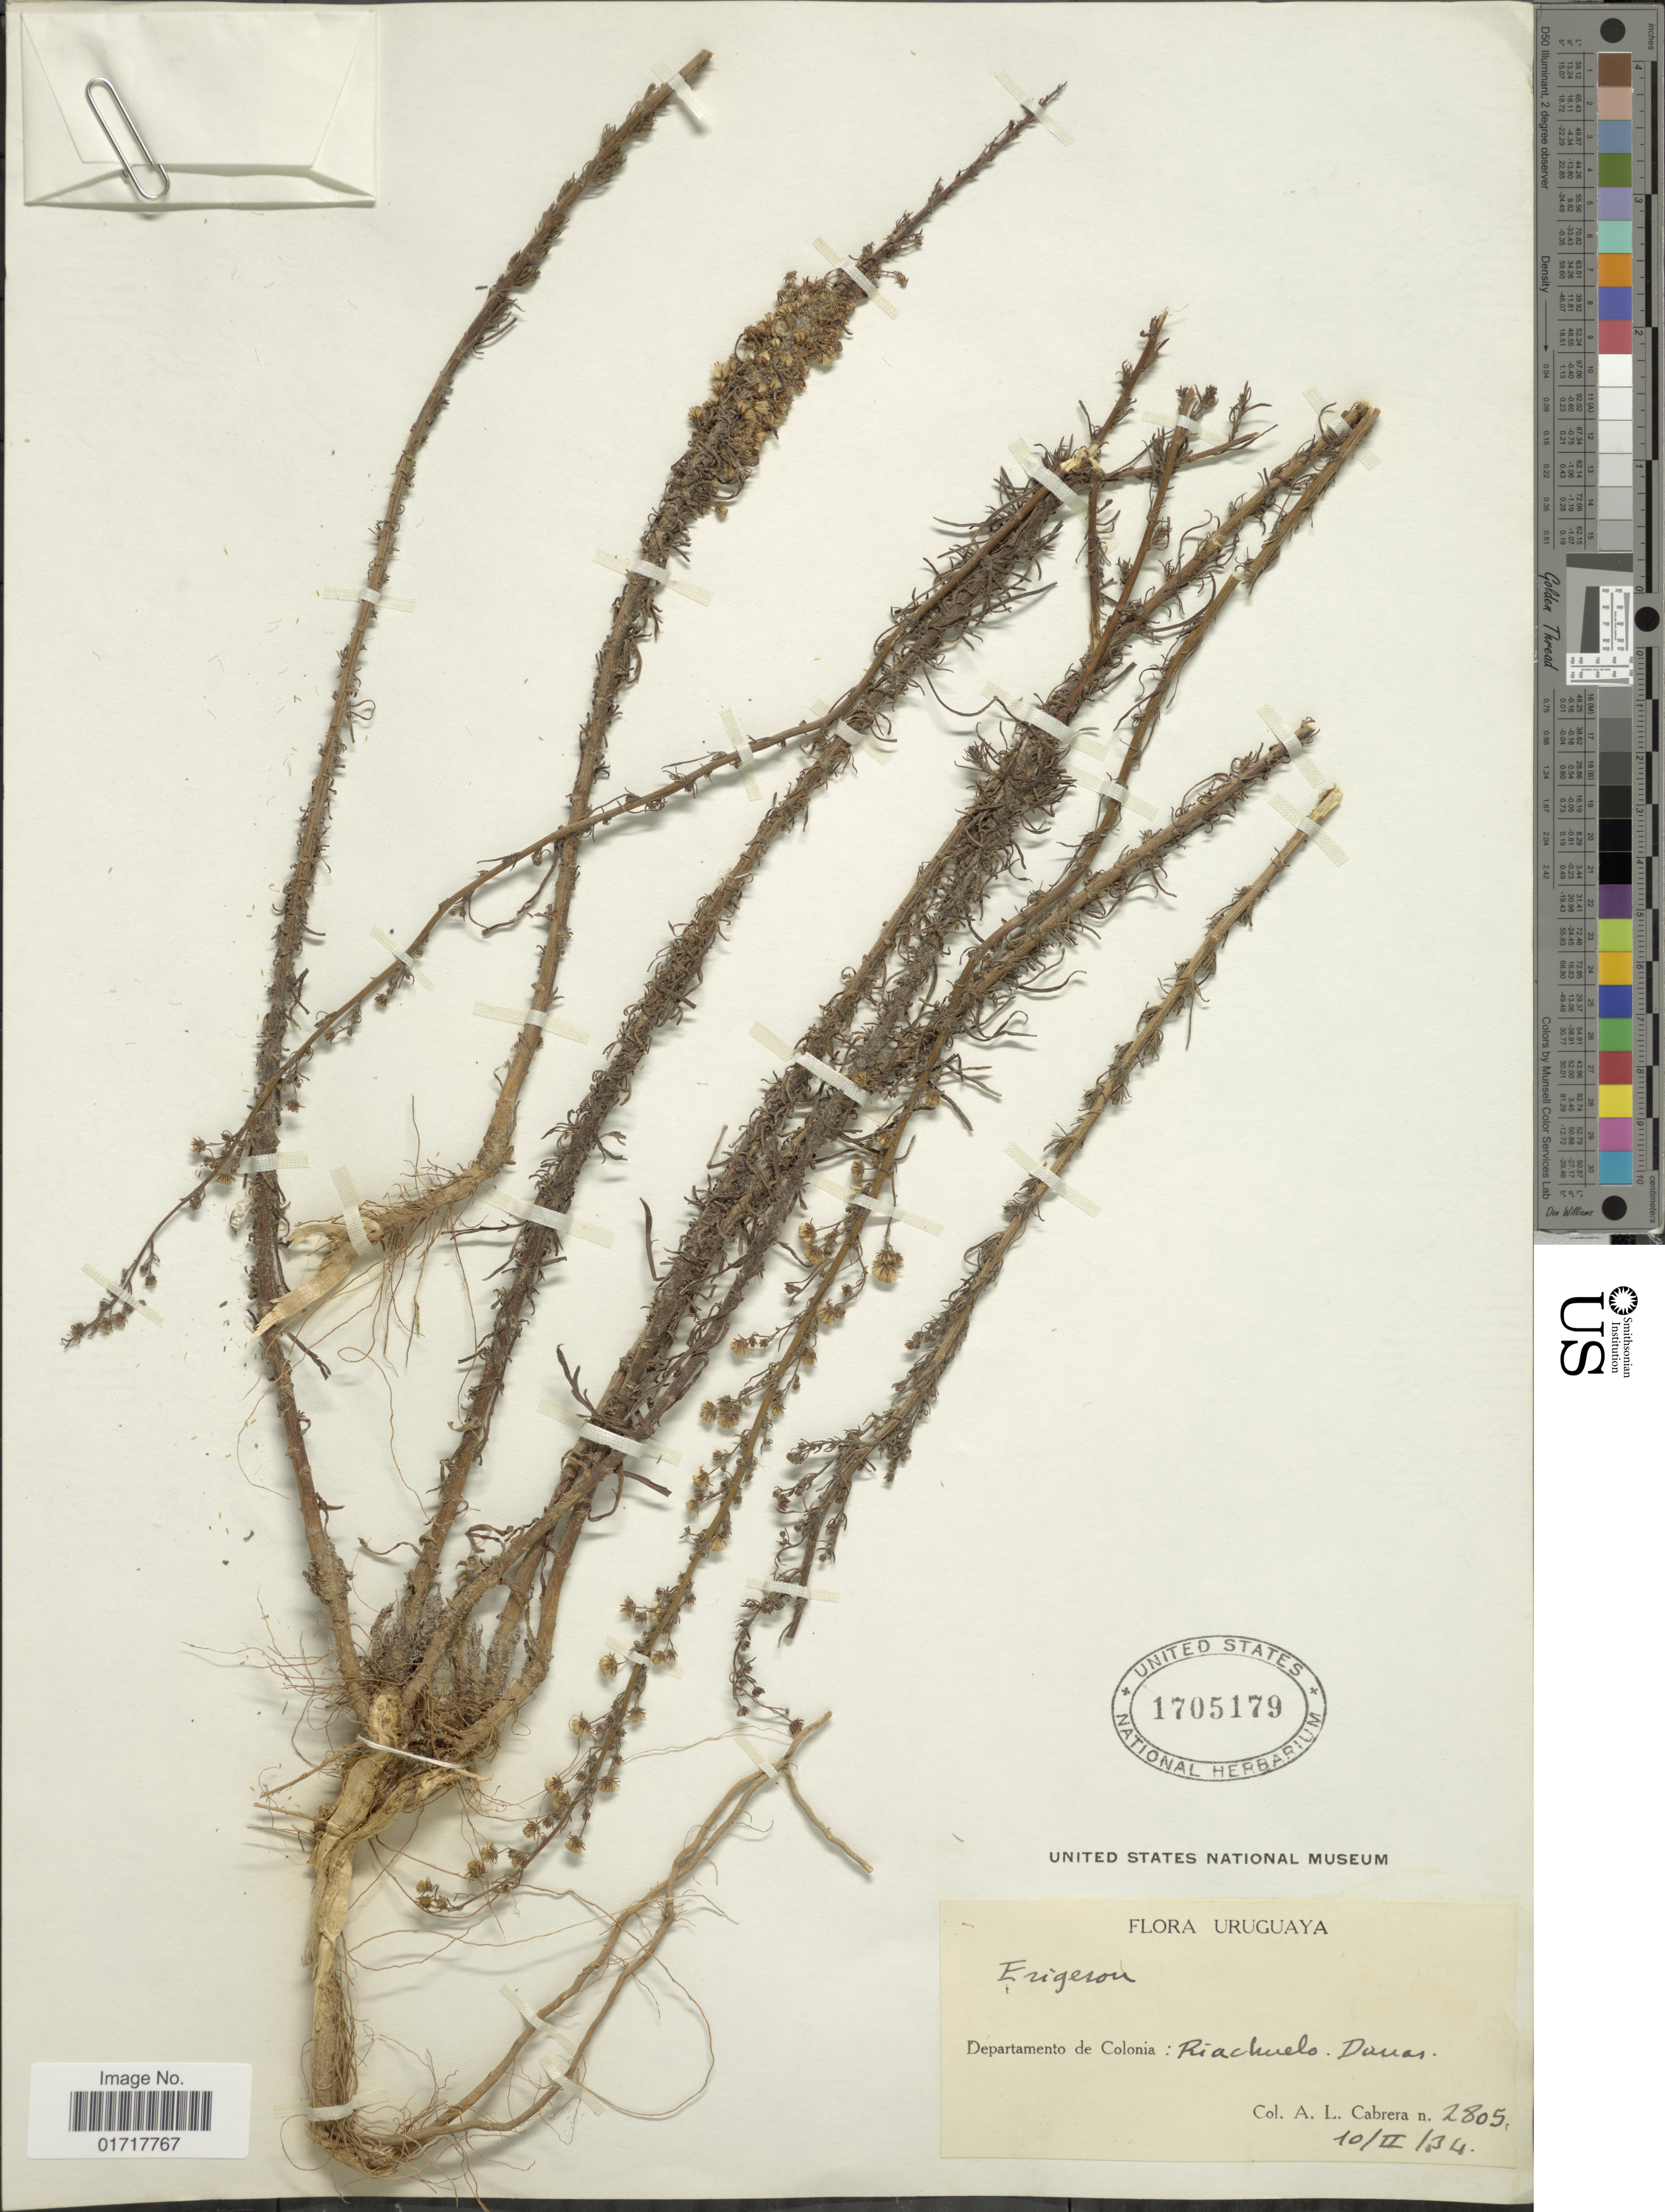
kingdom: Plantae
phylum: Tracheophyta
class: Magnoliopsida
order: Asterales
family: Asteraceae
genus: Conyza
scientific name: Conyza sp.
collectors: A. L. Cabrera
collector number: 2805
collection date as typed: Transcribed d/m/y: 10/2/34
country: Uruguay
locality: Departamento de Colonia: Riachuelo. Duas.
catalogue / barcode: US 1705179